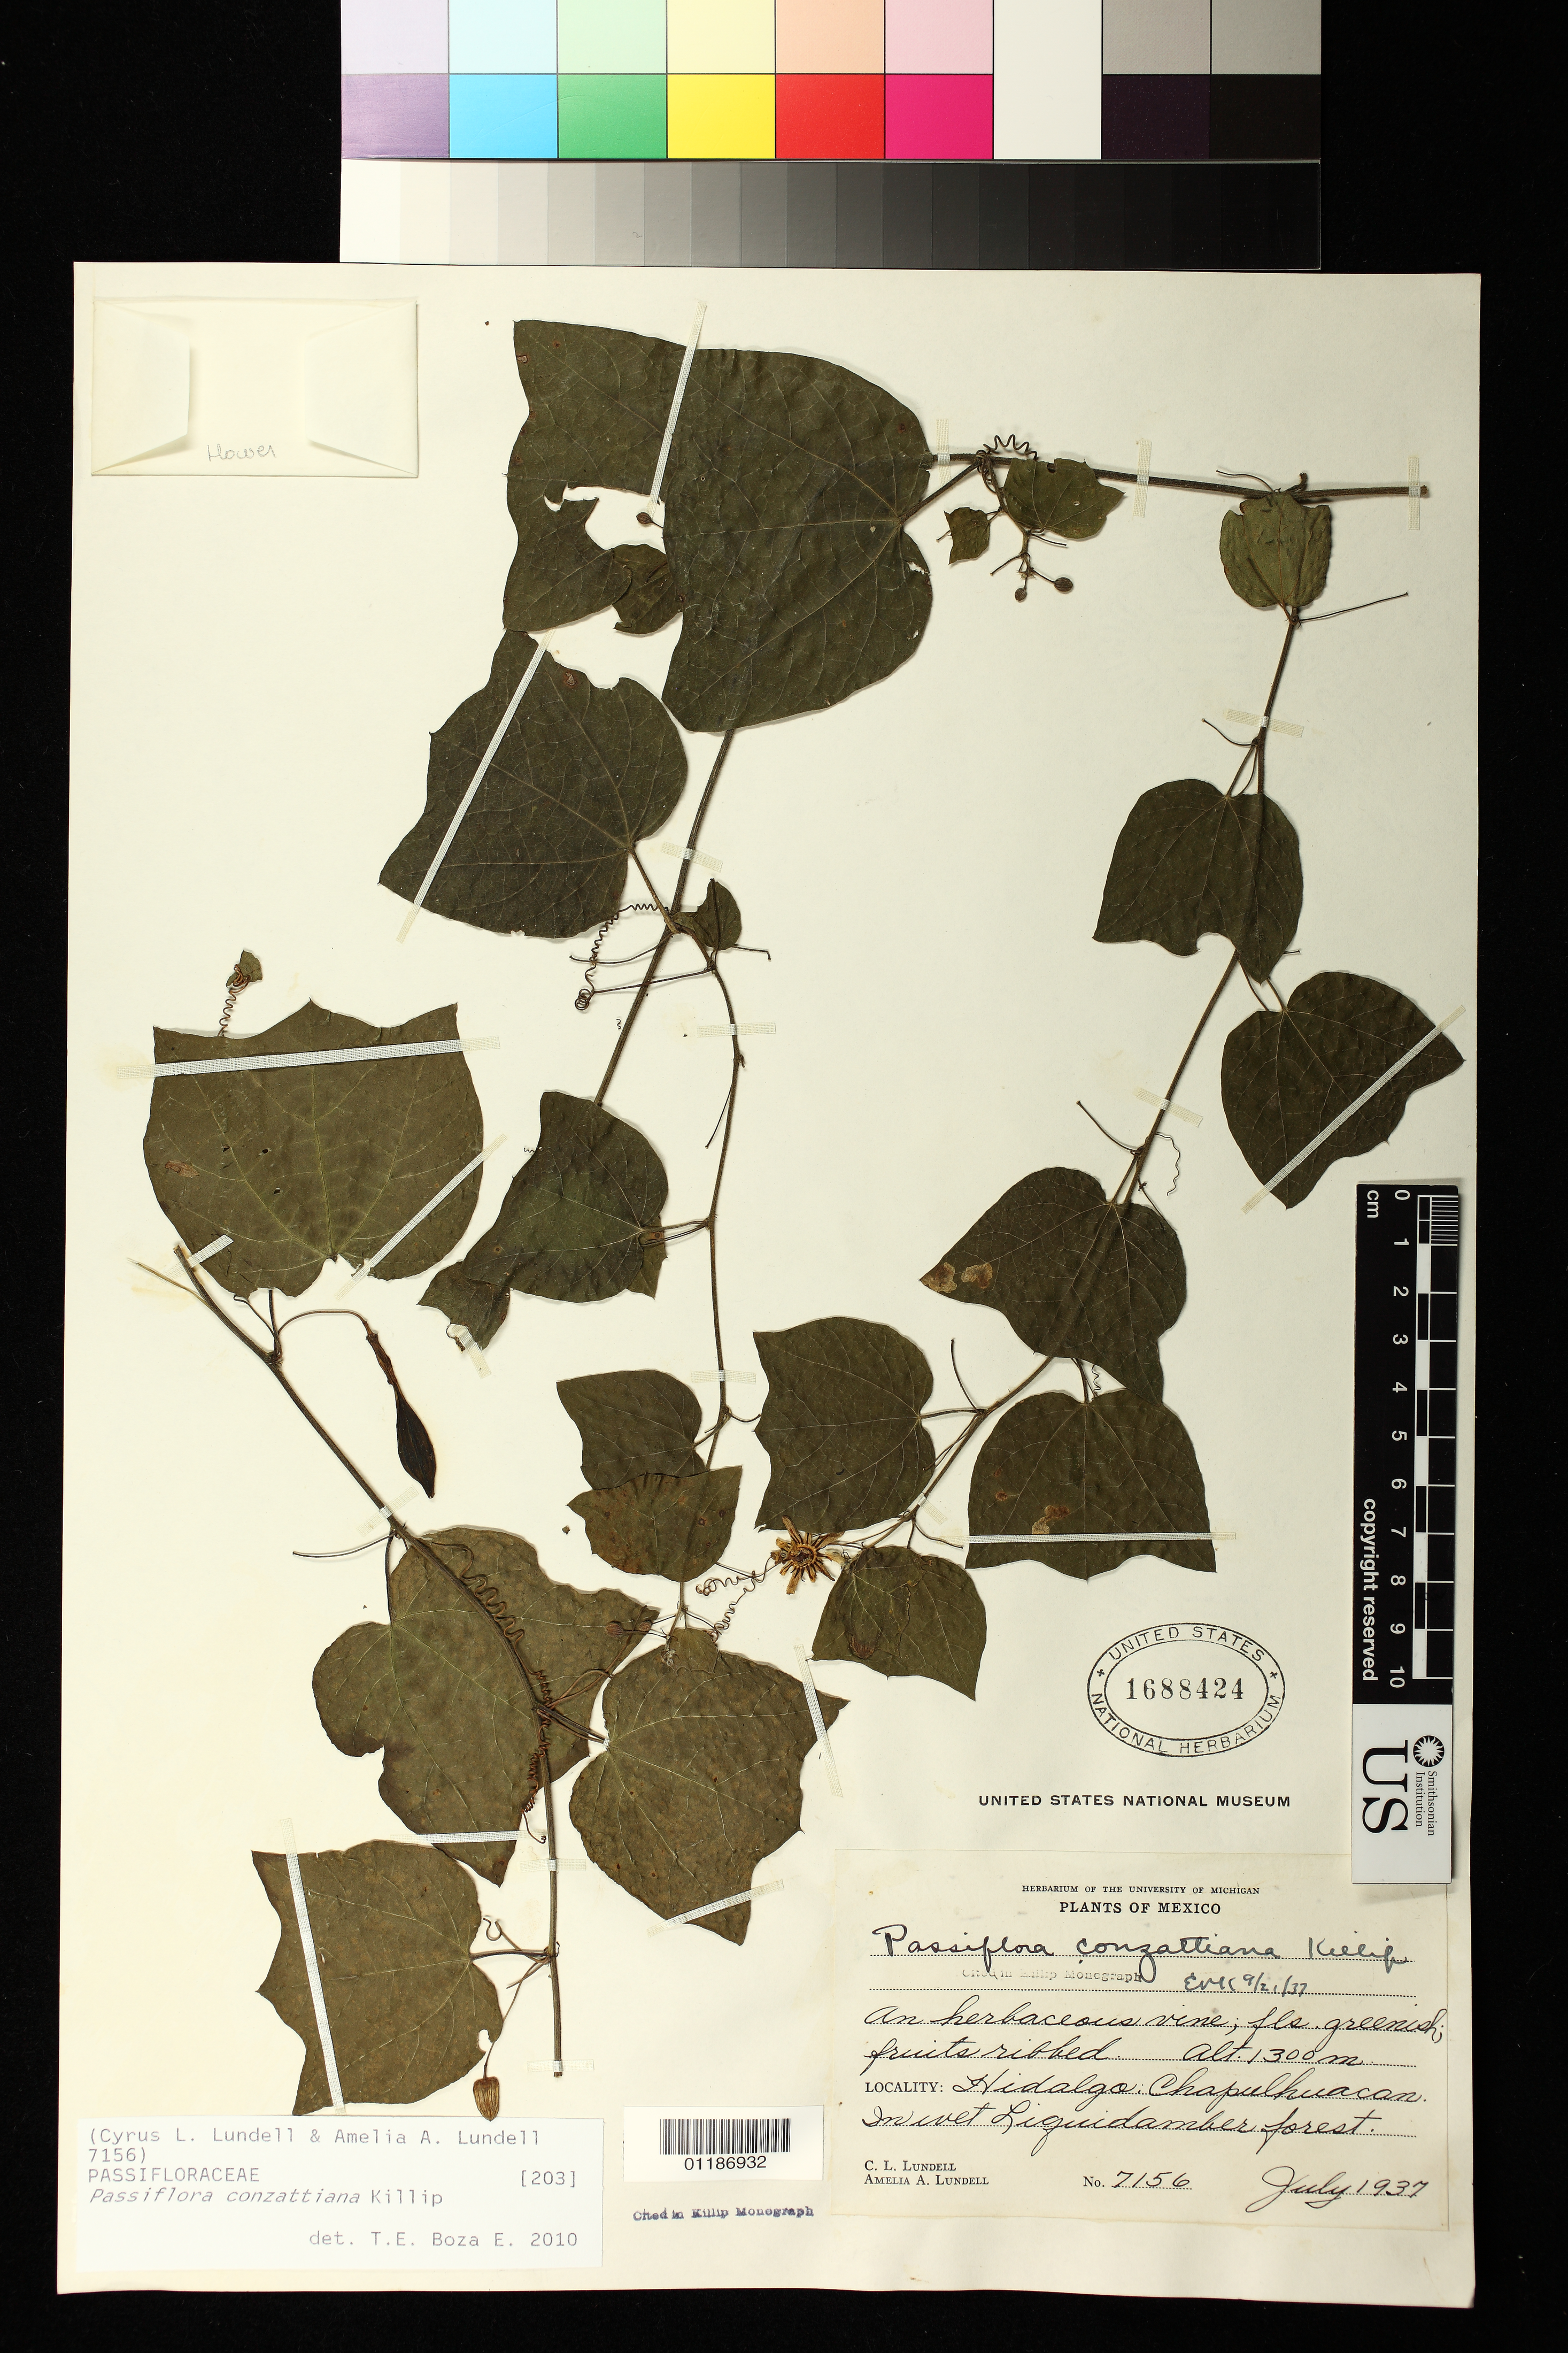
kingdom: Plantae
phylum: Tracheophyta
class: Magnoliopsida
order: Malpighiales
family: Passifloraceae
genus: Passiflora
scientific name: Passiflora conzattiana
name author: Killip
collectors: C. L. Lundell & A. A. Lundell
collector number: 7156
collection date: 1937-07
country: Mexico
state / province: Hidalgo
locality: Hidalgo, Chapulhuacan. In wet Liquidamber Forest.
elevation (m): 1300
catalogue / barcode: US 1688424